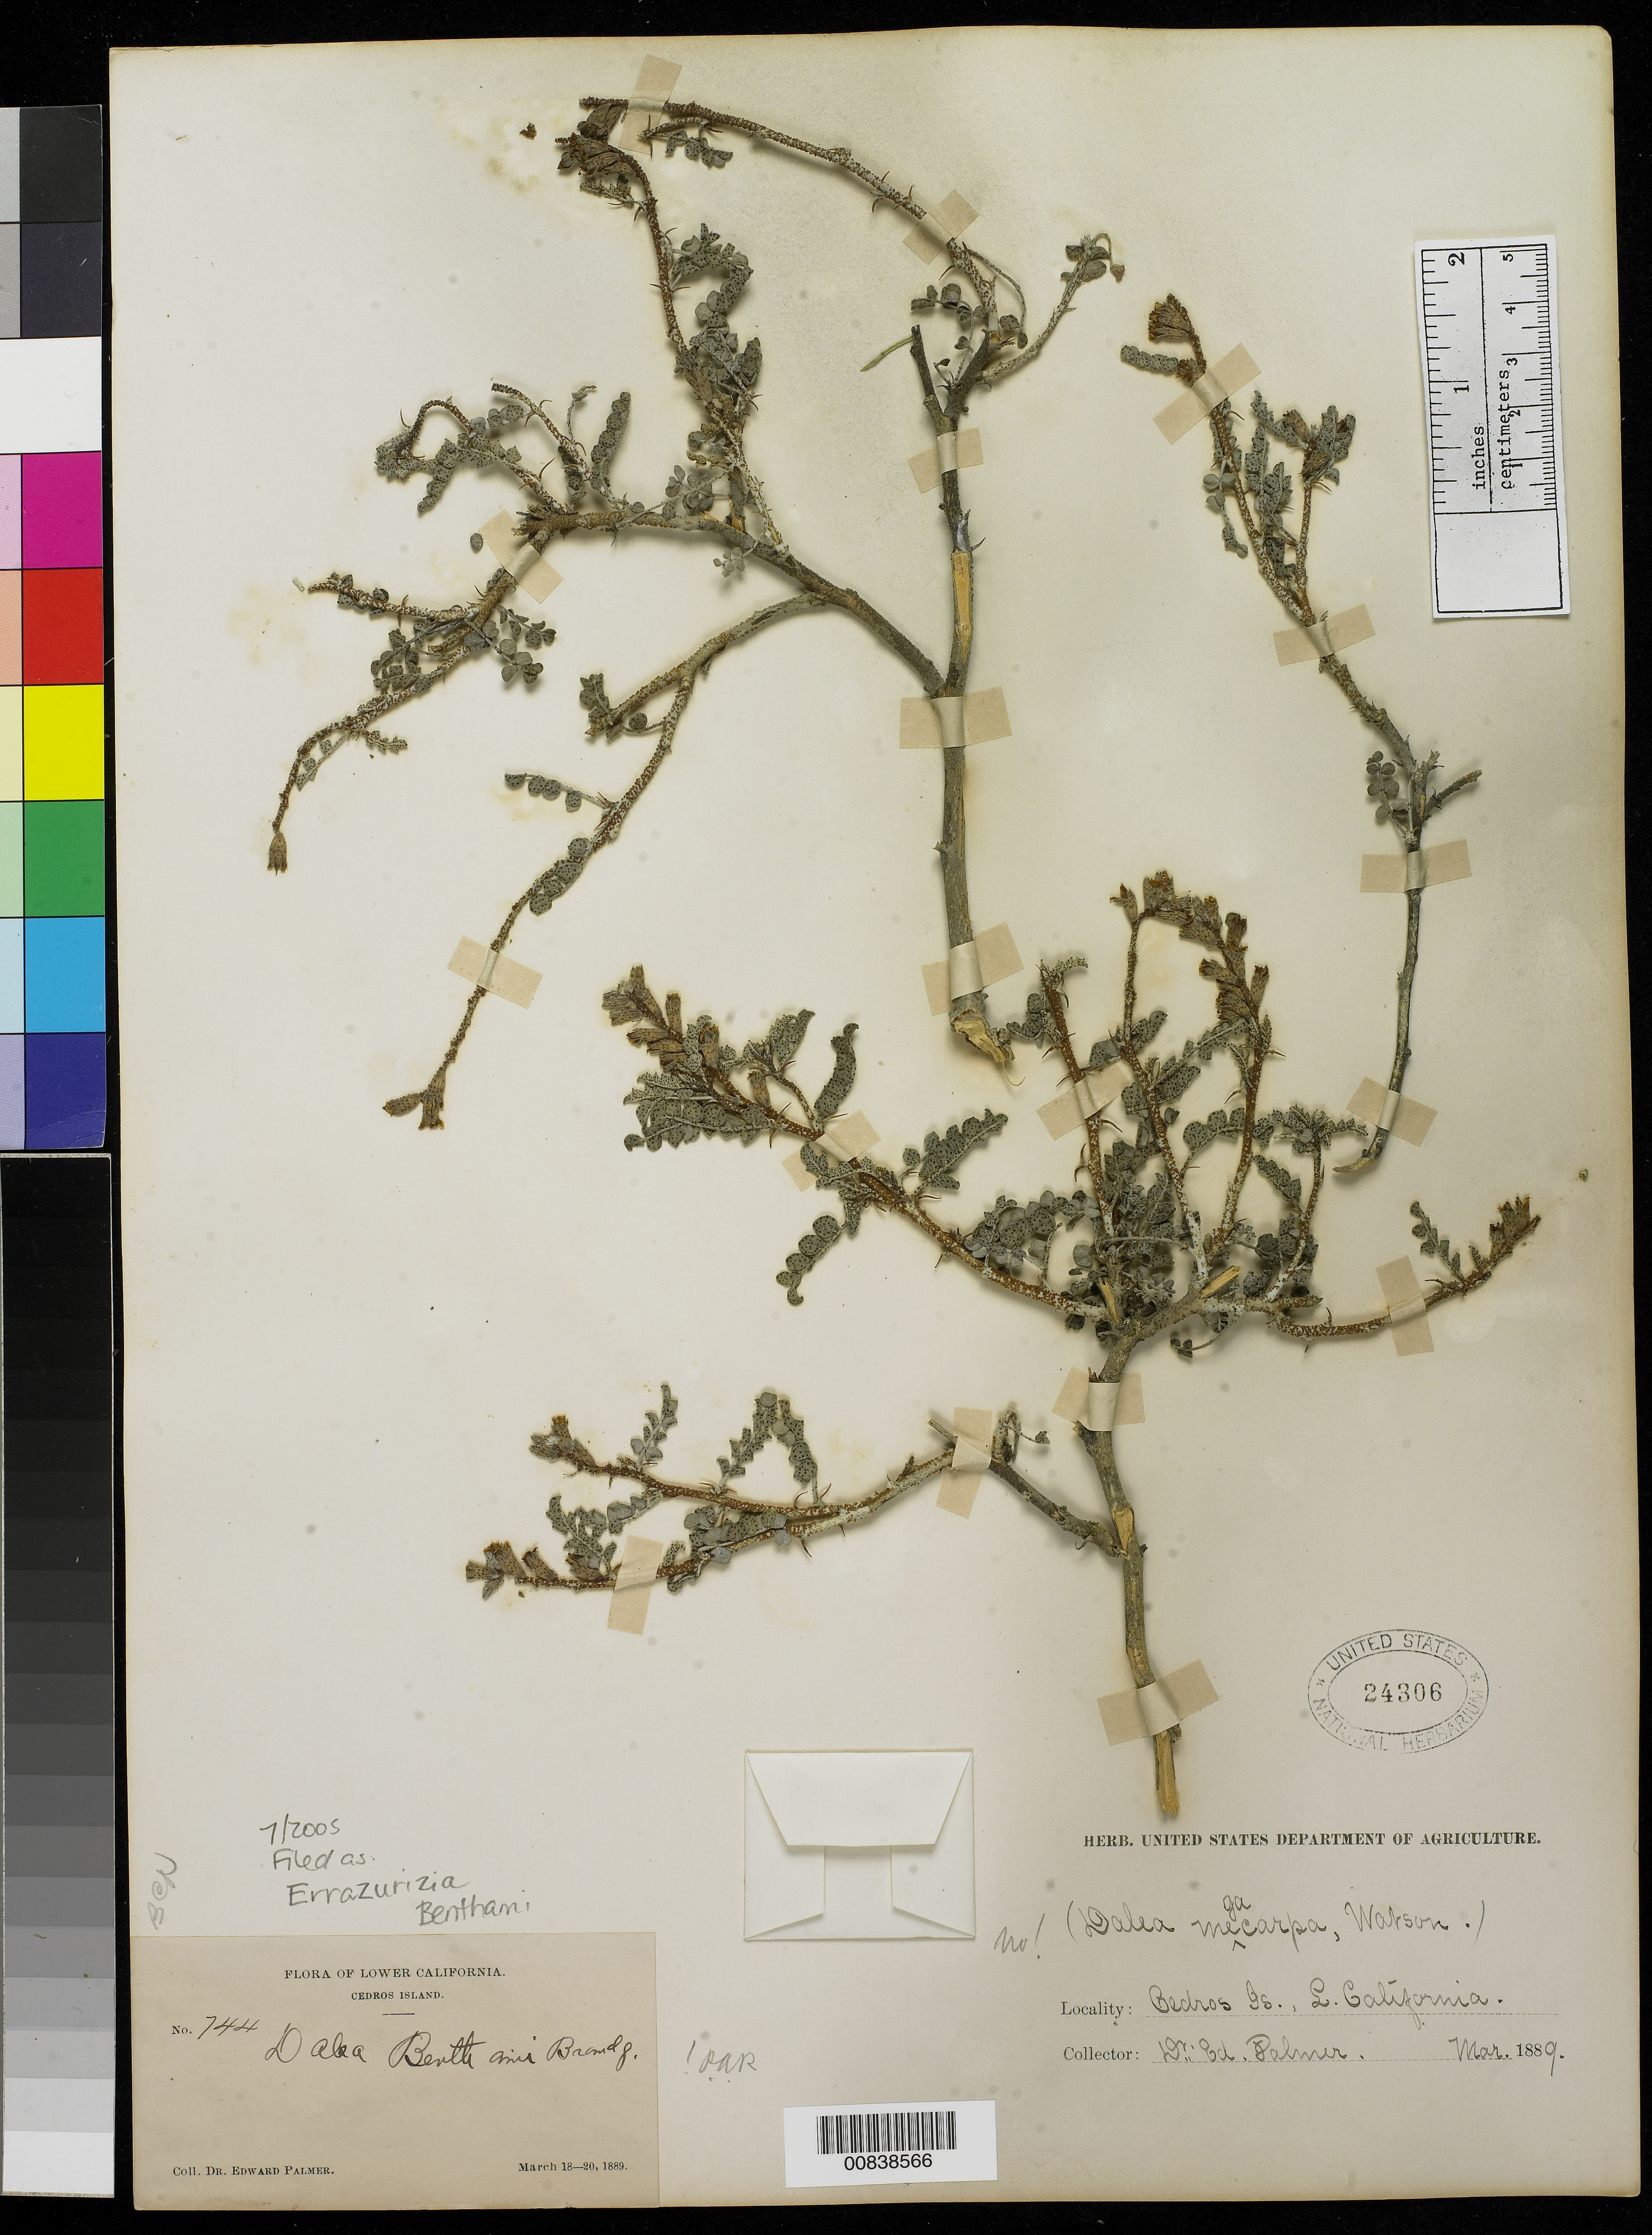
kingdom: Plantae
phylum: Tracheophyta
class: Magnoliopsida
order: Fabales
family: Fabaceae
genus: Errazurizia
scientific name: Errazurizia benthami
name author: I.M. Johnst.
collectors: E. Palmer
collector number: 744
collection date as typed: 18 Mar 1889 to 20 Mar 1889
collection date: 1889-03-18/1889-03-20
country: Mexico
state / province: Baja California Norte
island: Cedros I.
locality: Cedros Island, Baja California.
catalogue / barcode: US 24306